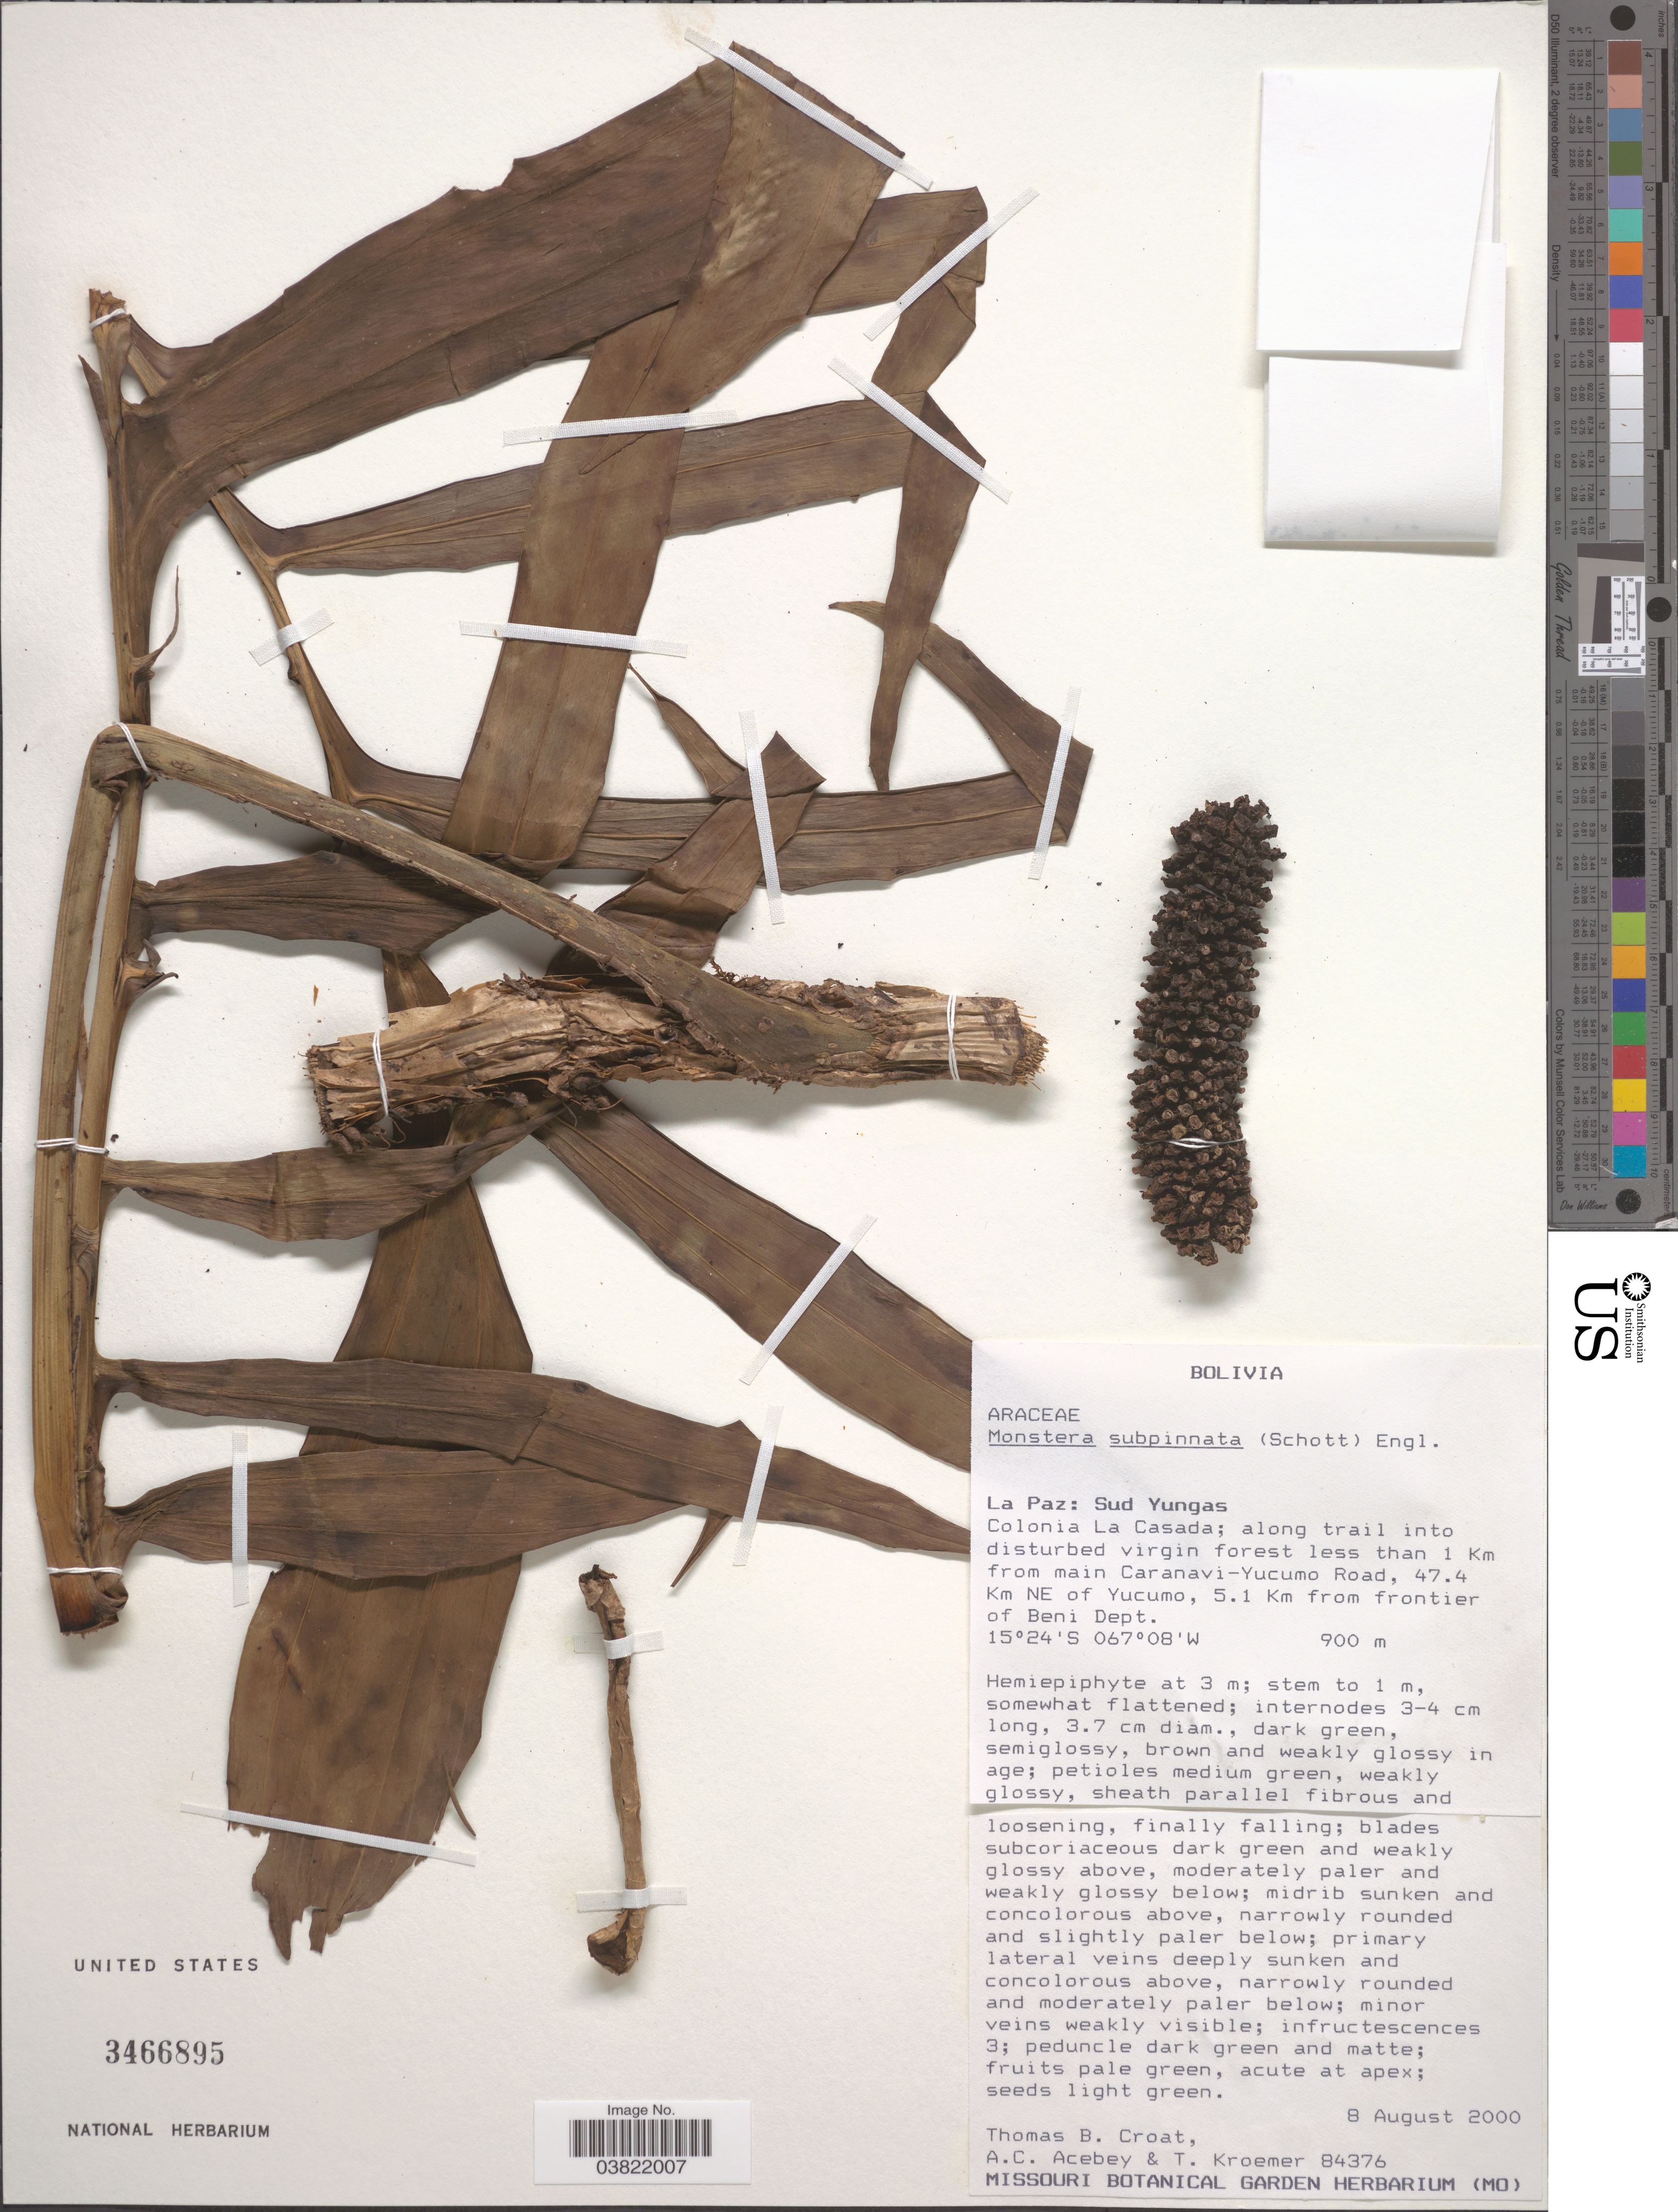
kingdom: Plantae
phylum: Tracheophyta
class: Liliopsida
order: Alismatales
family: Araceae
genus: Monstera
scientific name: Monstera subpinnata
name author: (Schott) Engl.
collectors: T. B. Croat, A. Acebey & T. Kroemer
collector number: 84376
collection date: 2000-08-08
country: Bolivia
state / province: La Paz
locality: Sud Yungas. Colonia La Casada; along trail into disturbed virgin forest less than 1 Km from main Caranavi-Yucumo Road, 47.4 Km NE of Yucumo, 5.1 Km from frontier of Beni Dept.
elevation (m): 900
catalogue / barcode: US 3466895